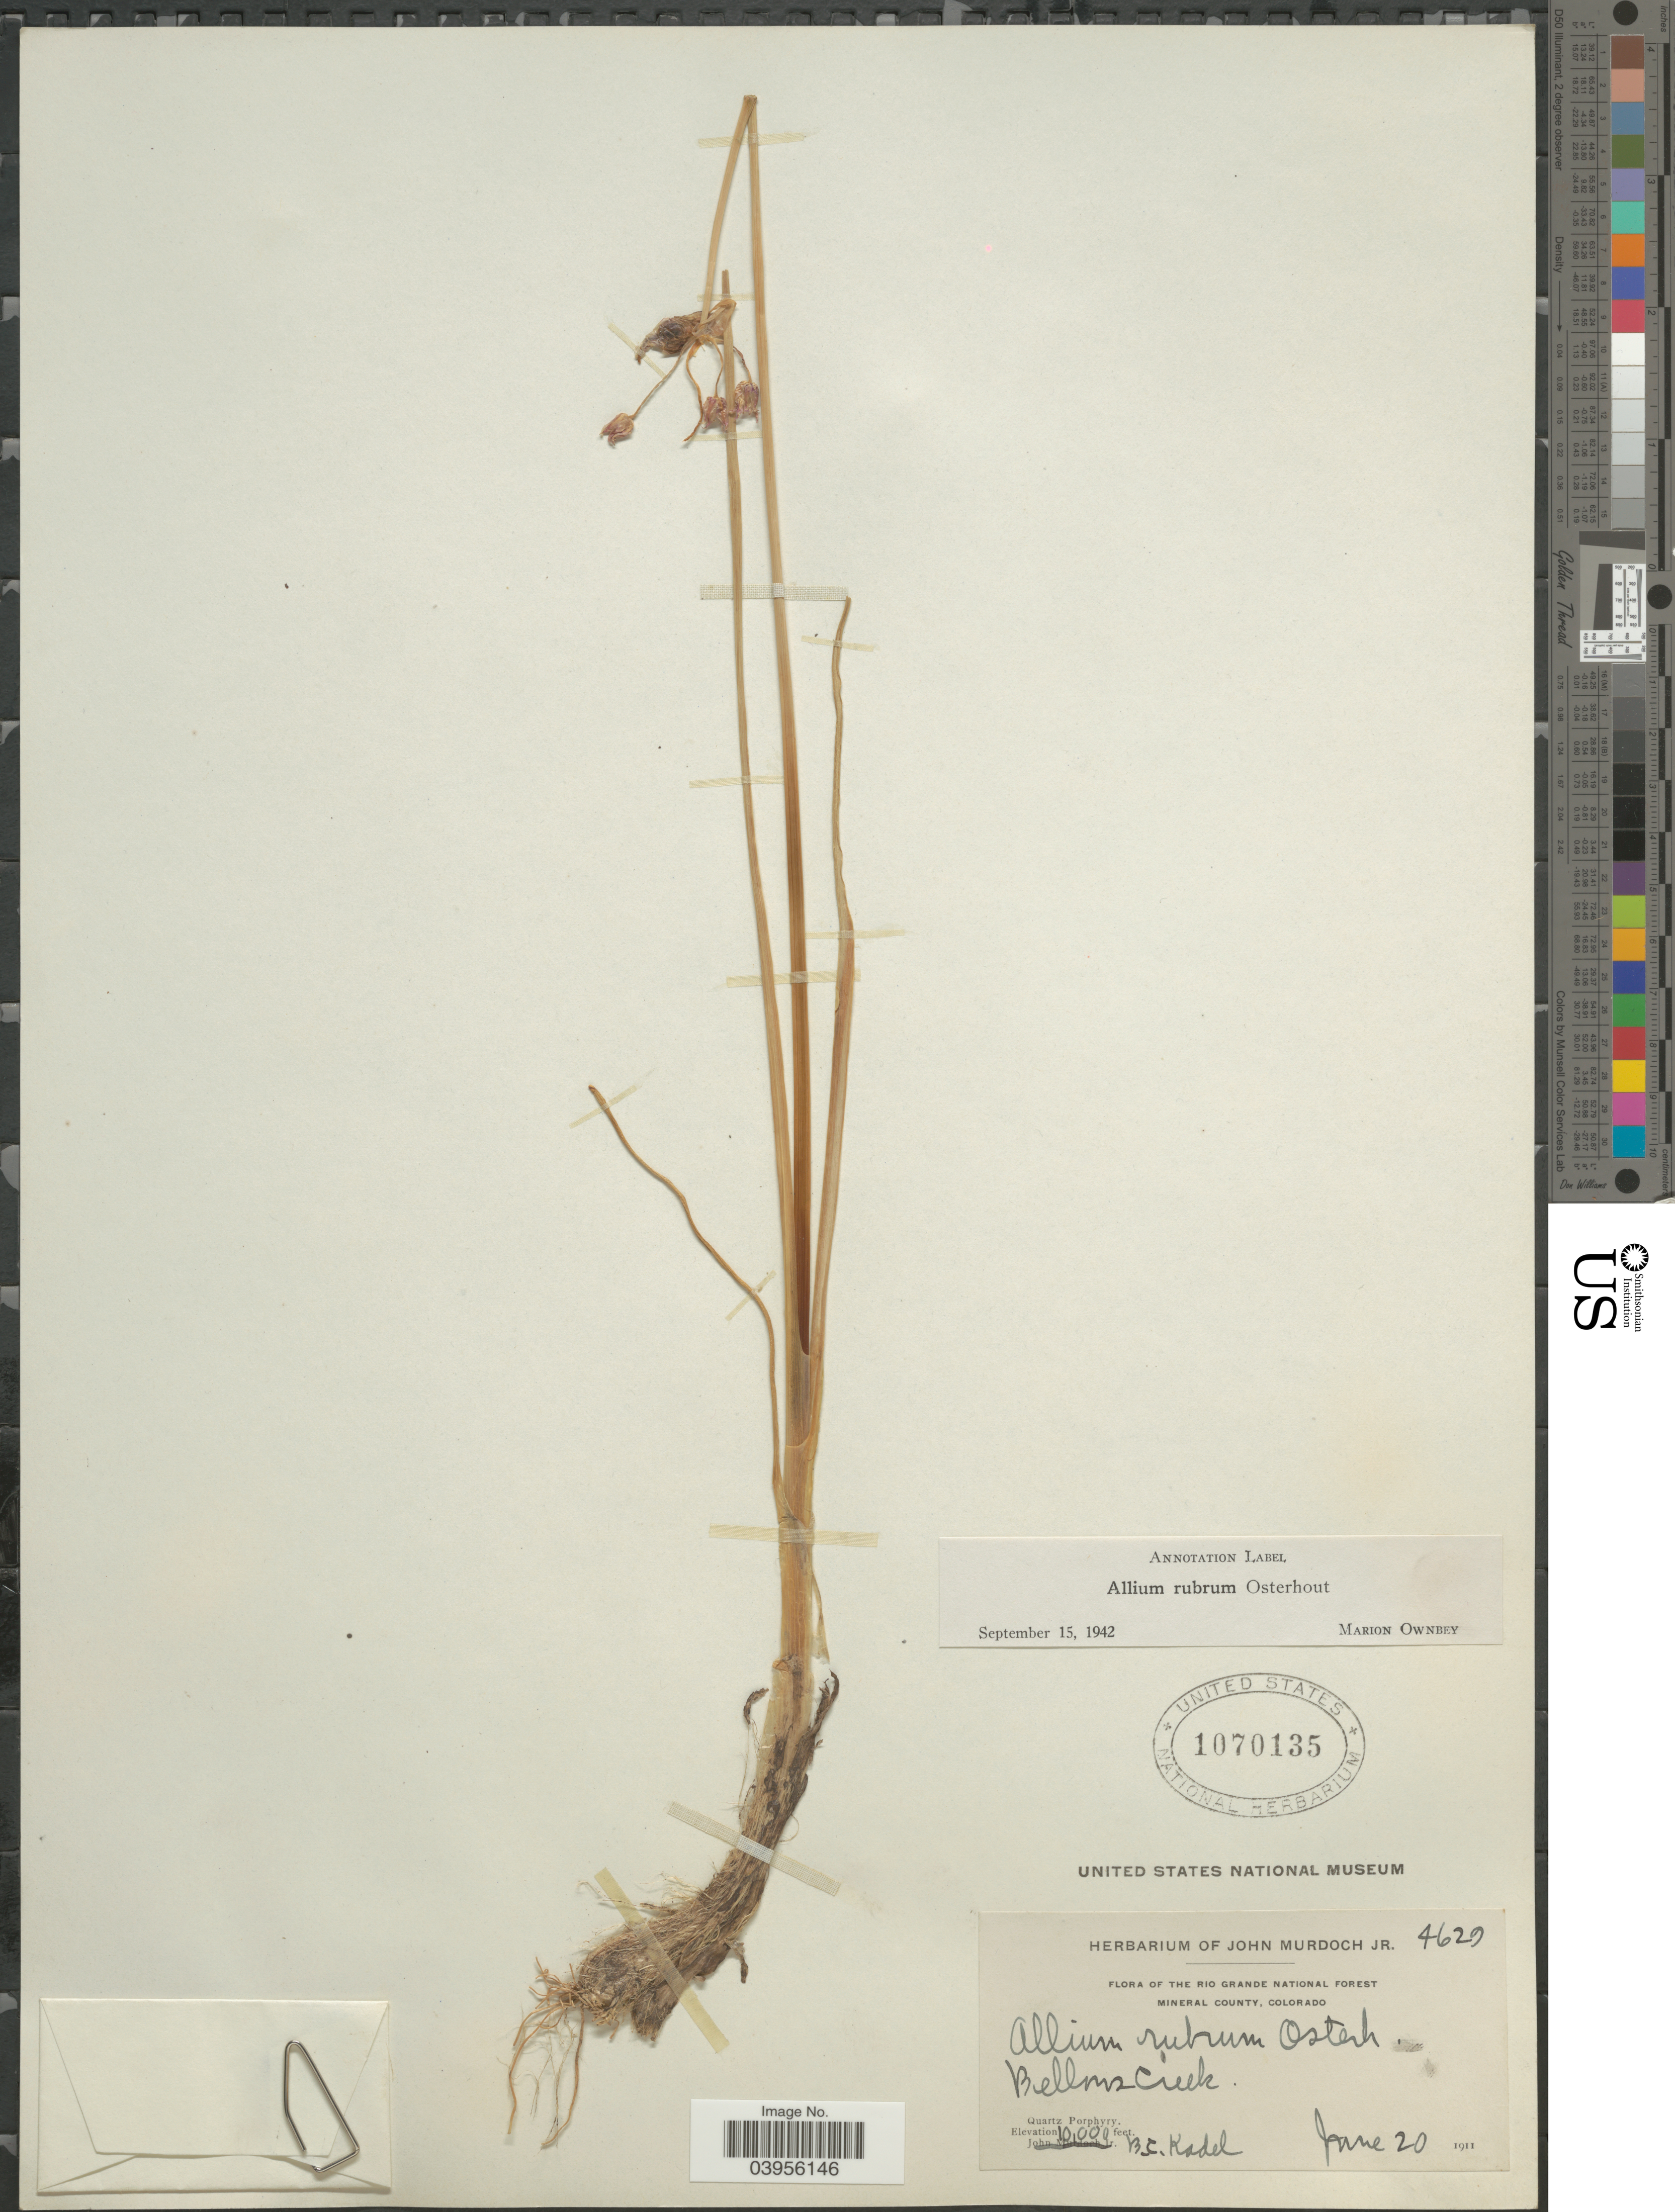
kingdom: Plantae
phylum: Tracheophyta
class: Liliopsida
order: Asparagales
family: Amaryllidaceae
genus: Allium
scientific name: Allium geyeri var. tenerum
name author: M.E. Jones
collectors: B. Kadel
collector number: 4629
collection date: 1911-06-20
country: United States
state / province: Colorado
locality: The Rio Grande National Forest. Mineral County. Bellows Creek.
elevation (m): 3048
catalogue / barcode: US 1070135